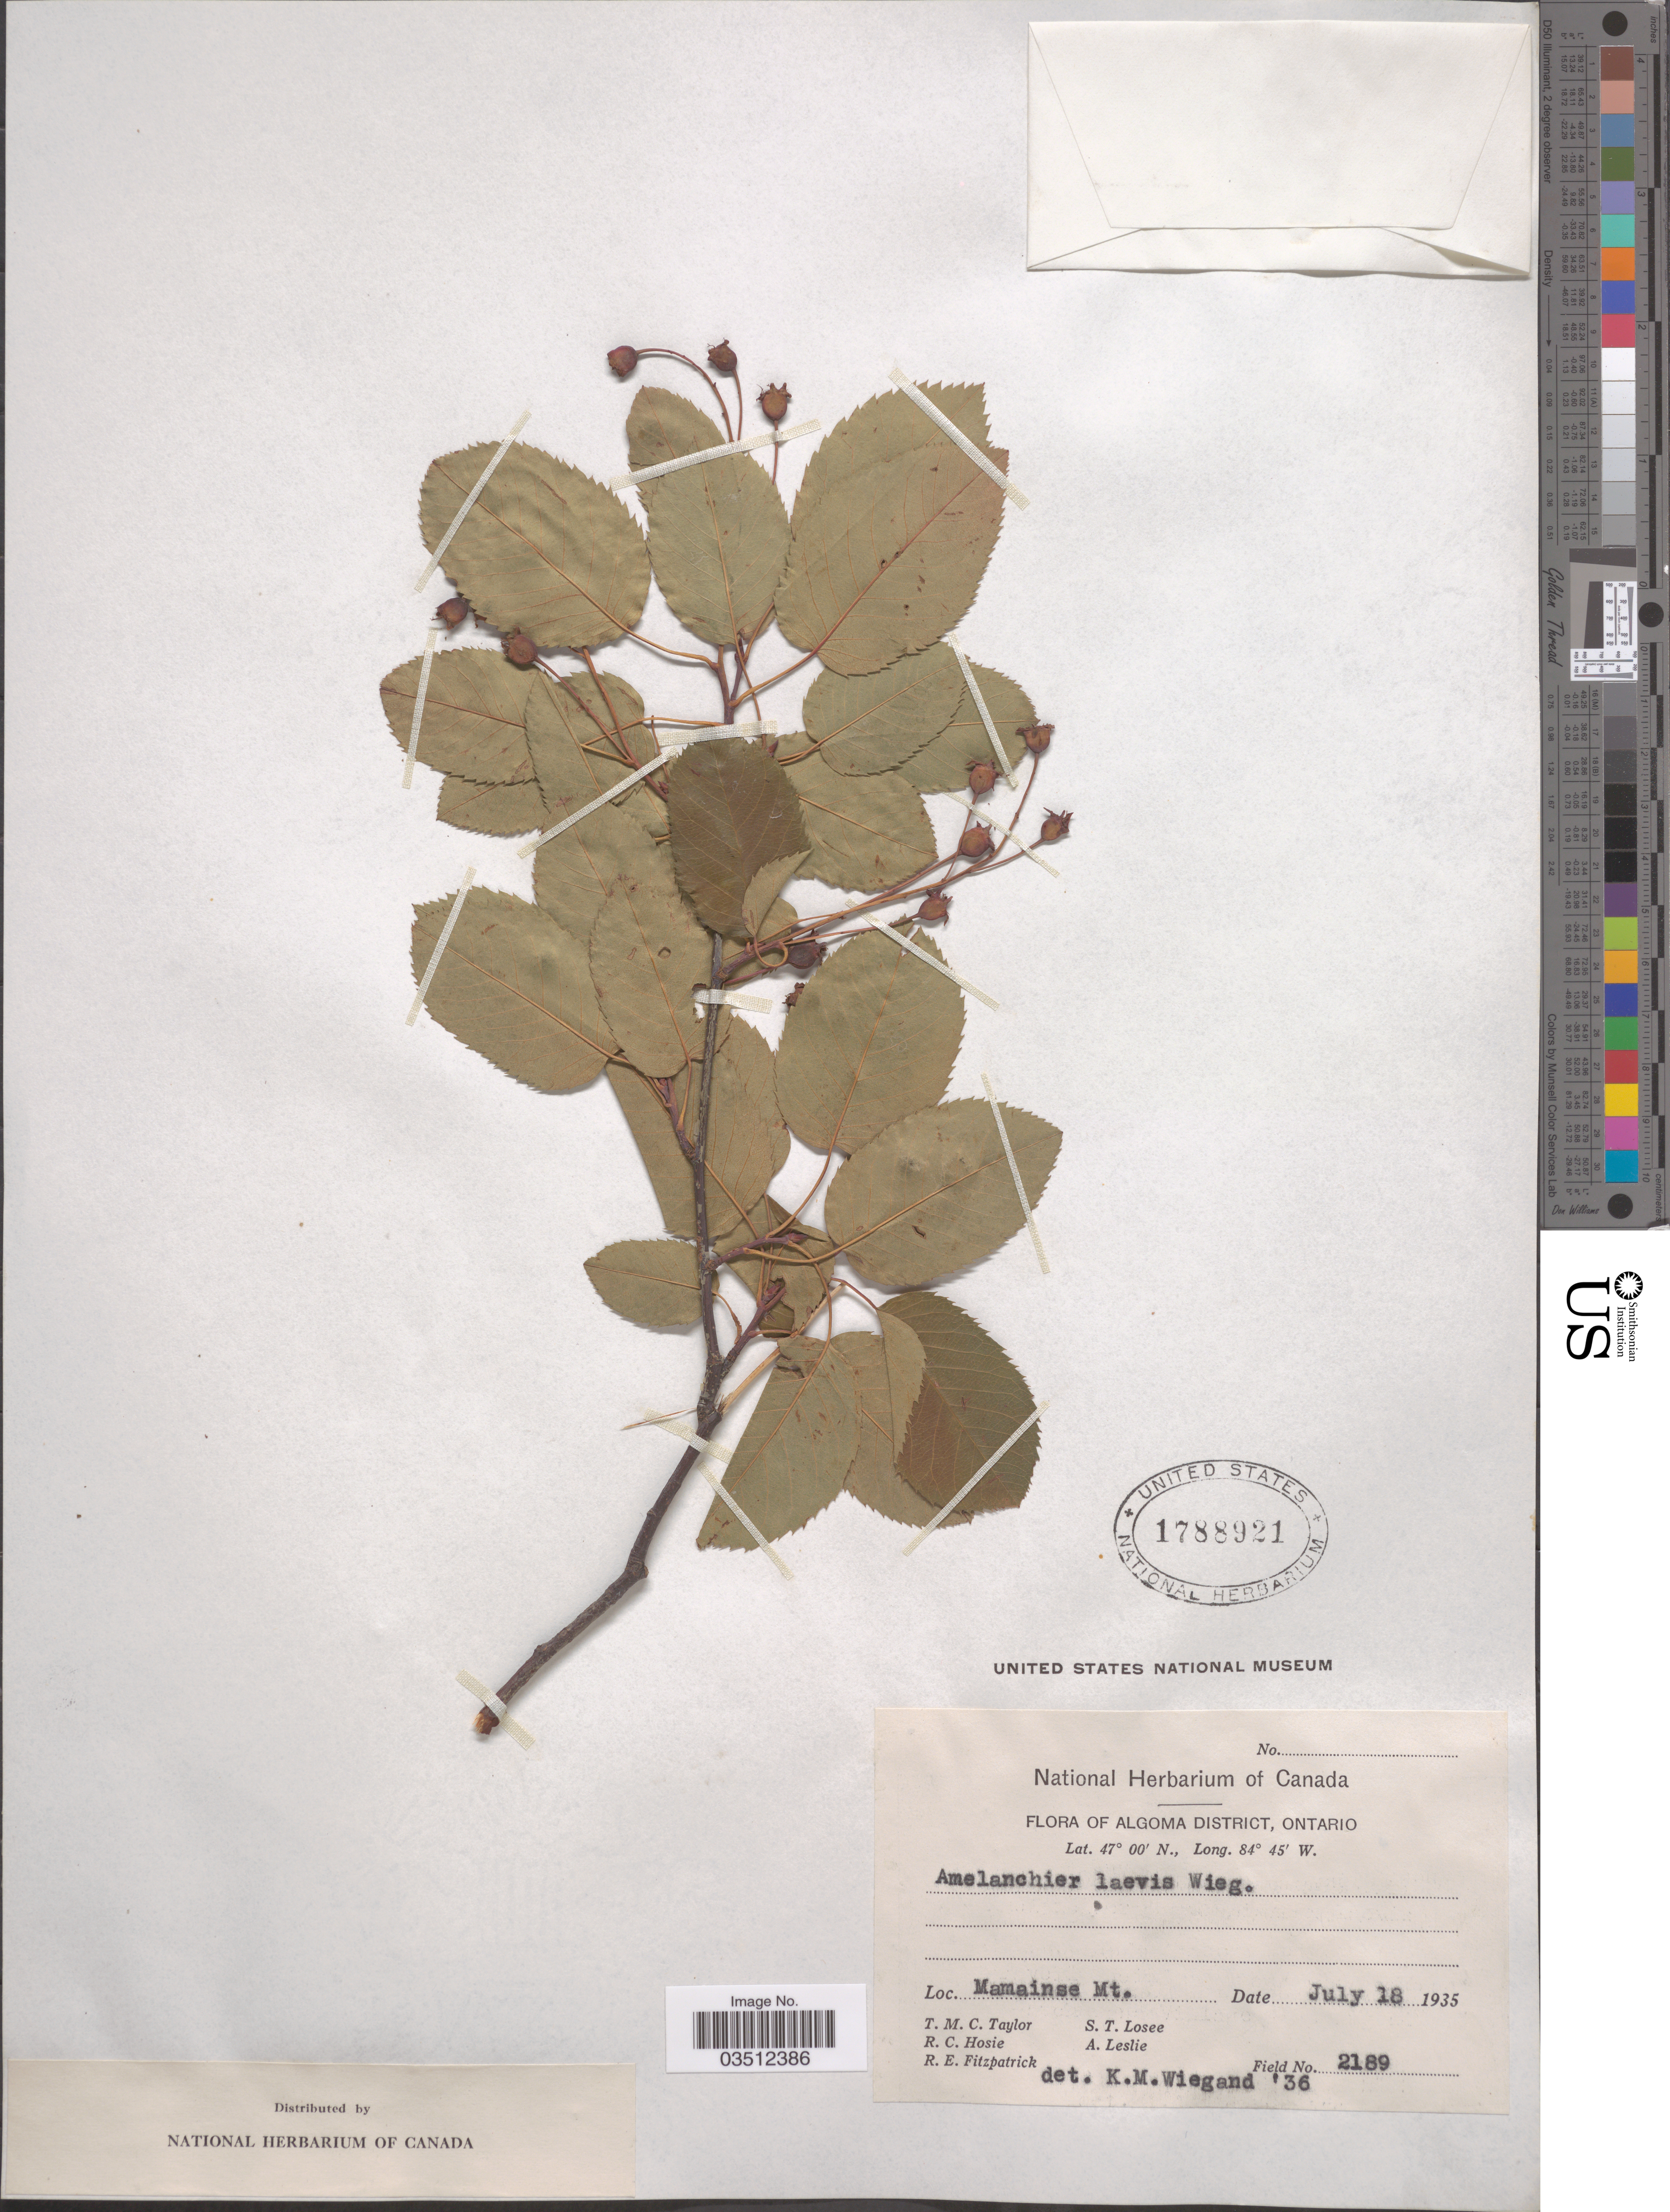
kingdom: Plantae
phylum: Tracheophyta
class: Magnoliopsida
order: Rosales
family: Rosaceae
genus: Amelanchier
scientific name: Amelanchier laevis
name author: Wiegand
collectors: T. M. C. Taylor, R. Hosie, R. Fitzpatrick, S. Losee & A. Leslie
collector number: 2189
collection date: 1935-07-18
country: Canada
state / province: Ontario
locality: Algoma District. Mamainse Mt.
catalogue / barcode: US 1788921